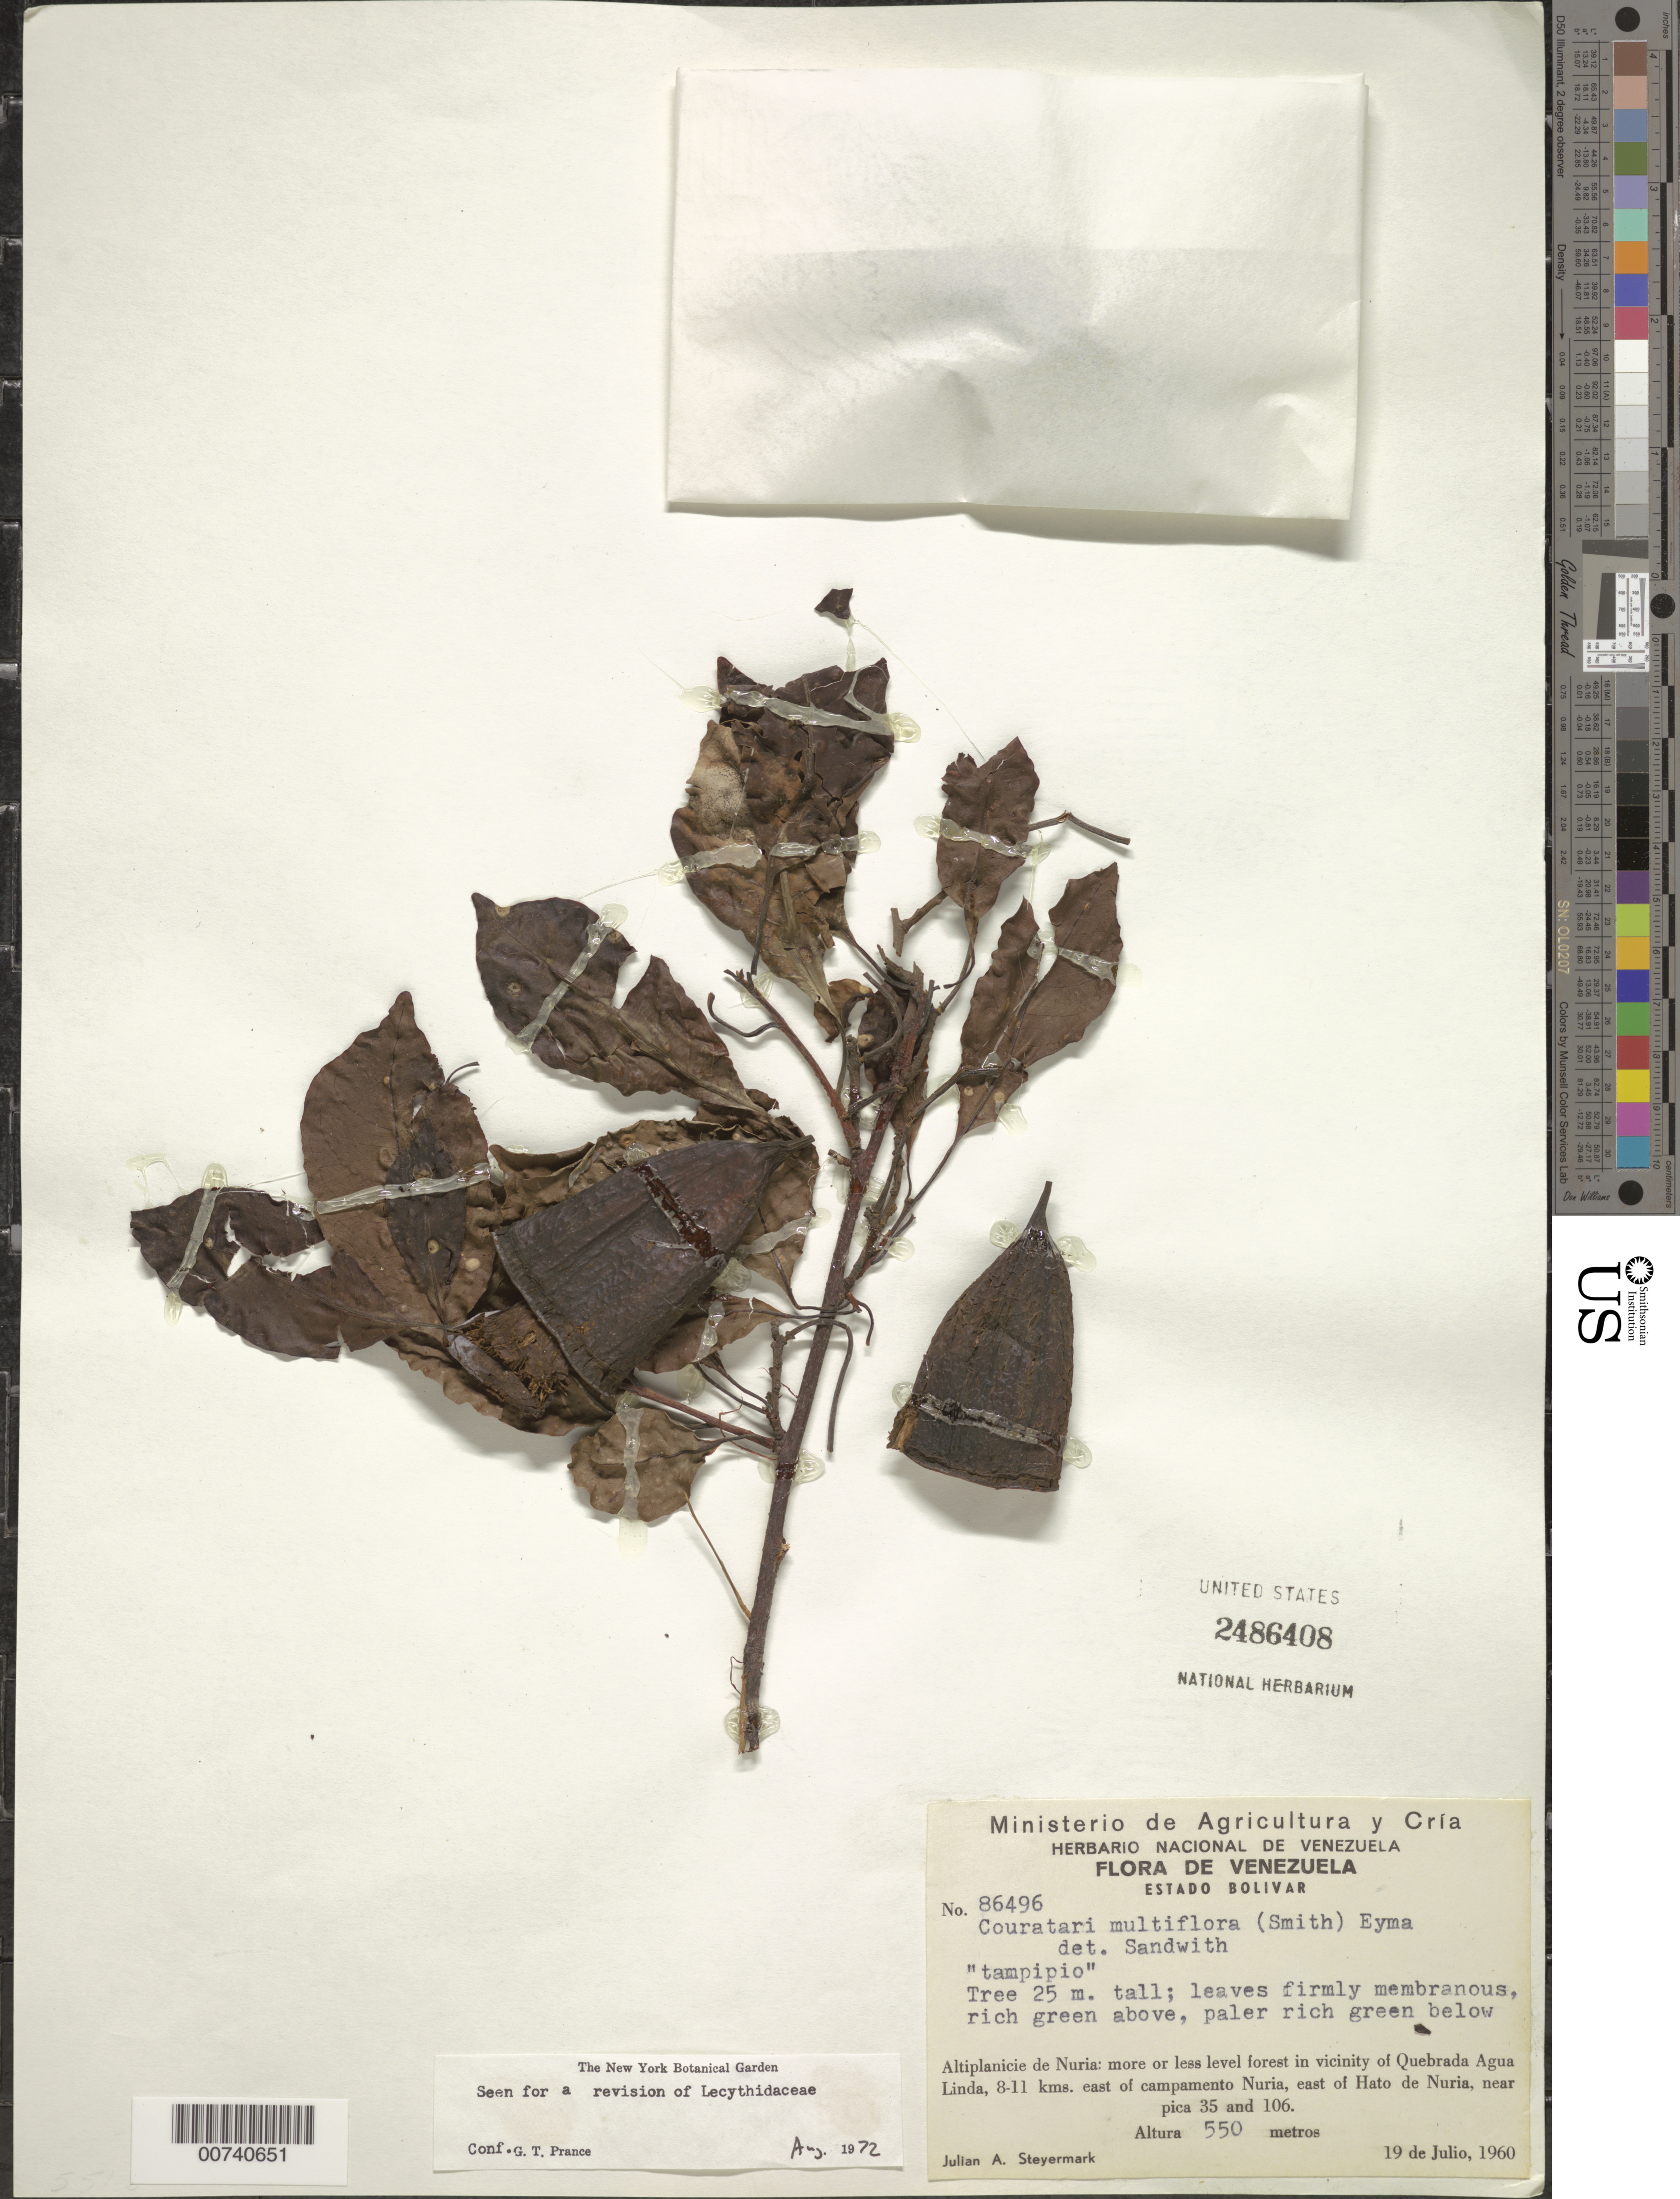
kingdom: Plantae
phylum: Tracheophyta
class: Magnoliopsida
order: Ericales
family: Lecythidaceae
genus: Couratari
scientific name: Couratari multiflora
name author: (Sm.) Eyma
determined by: Prance, G. T.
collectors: J. Steyermark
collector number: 86496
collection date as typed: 19-Jul-60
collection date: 1960-07-19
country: Venezuela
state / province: Bolívar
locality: Altiplanicie de Nuria, vicinity of Quebrada Agua Linda, 8-11 km E of camp Nuria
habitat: ± level forest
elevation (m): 550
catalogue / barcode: US 2486408